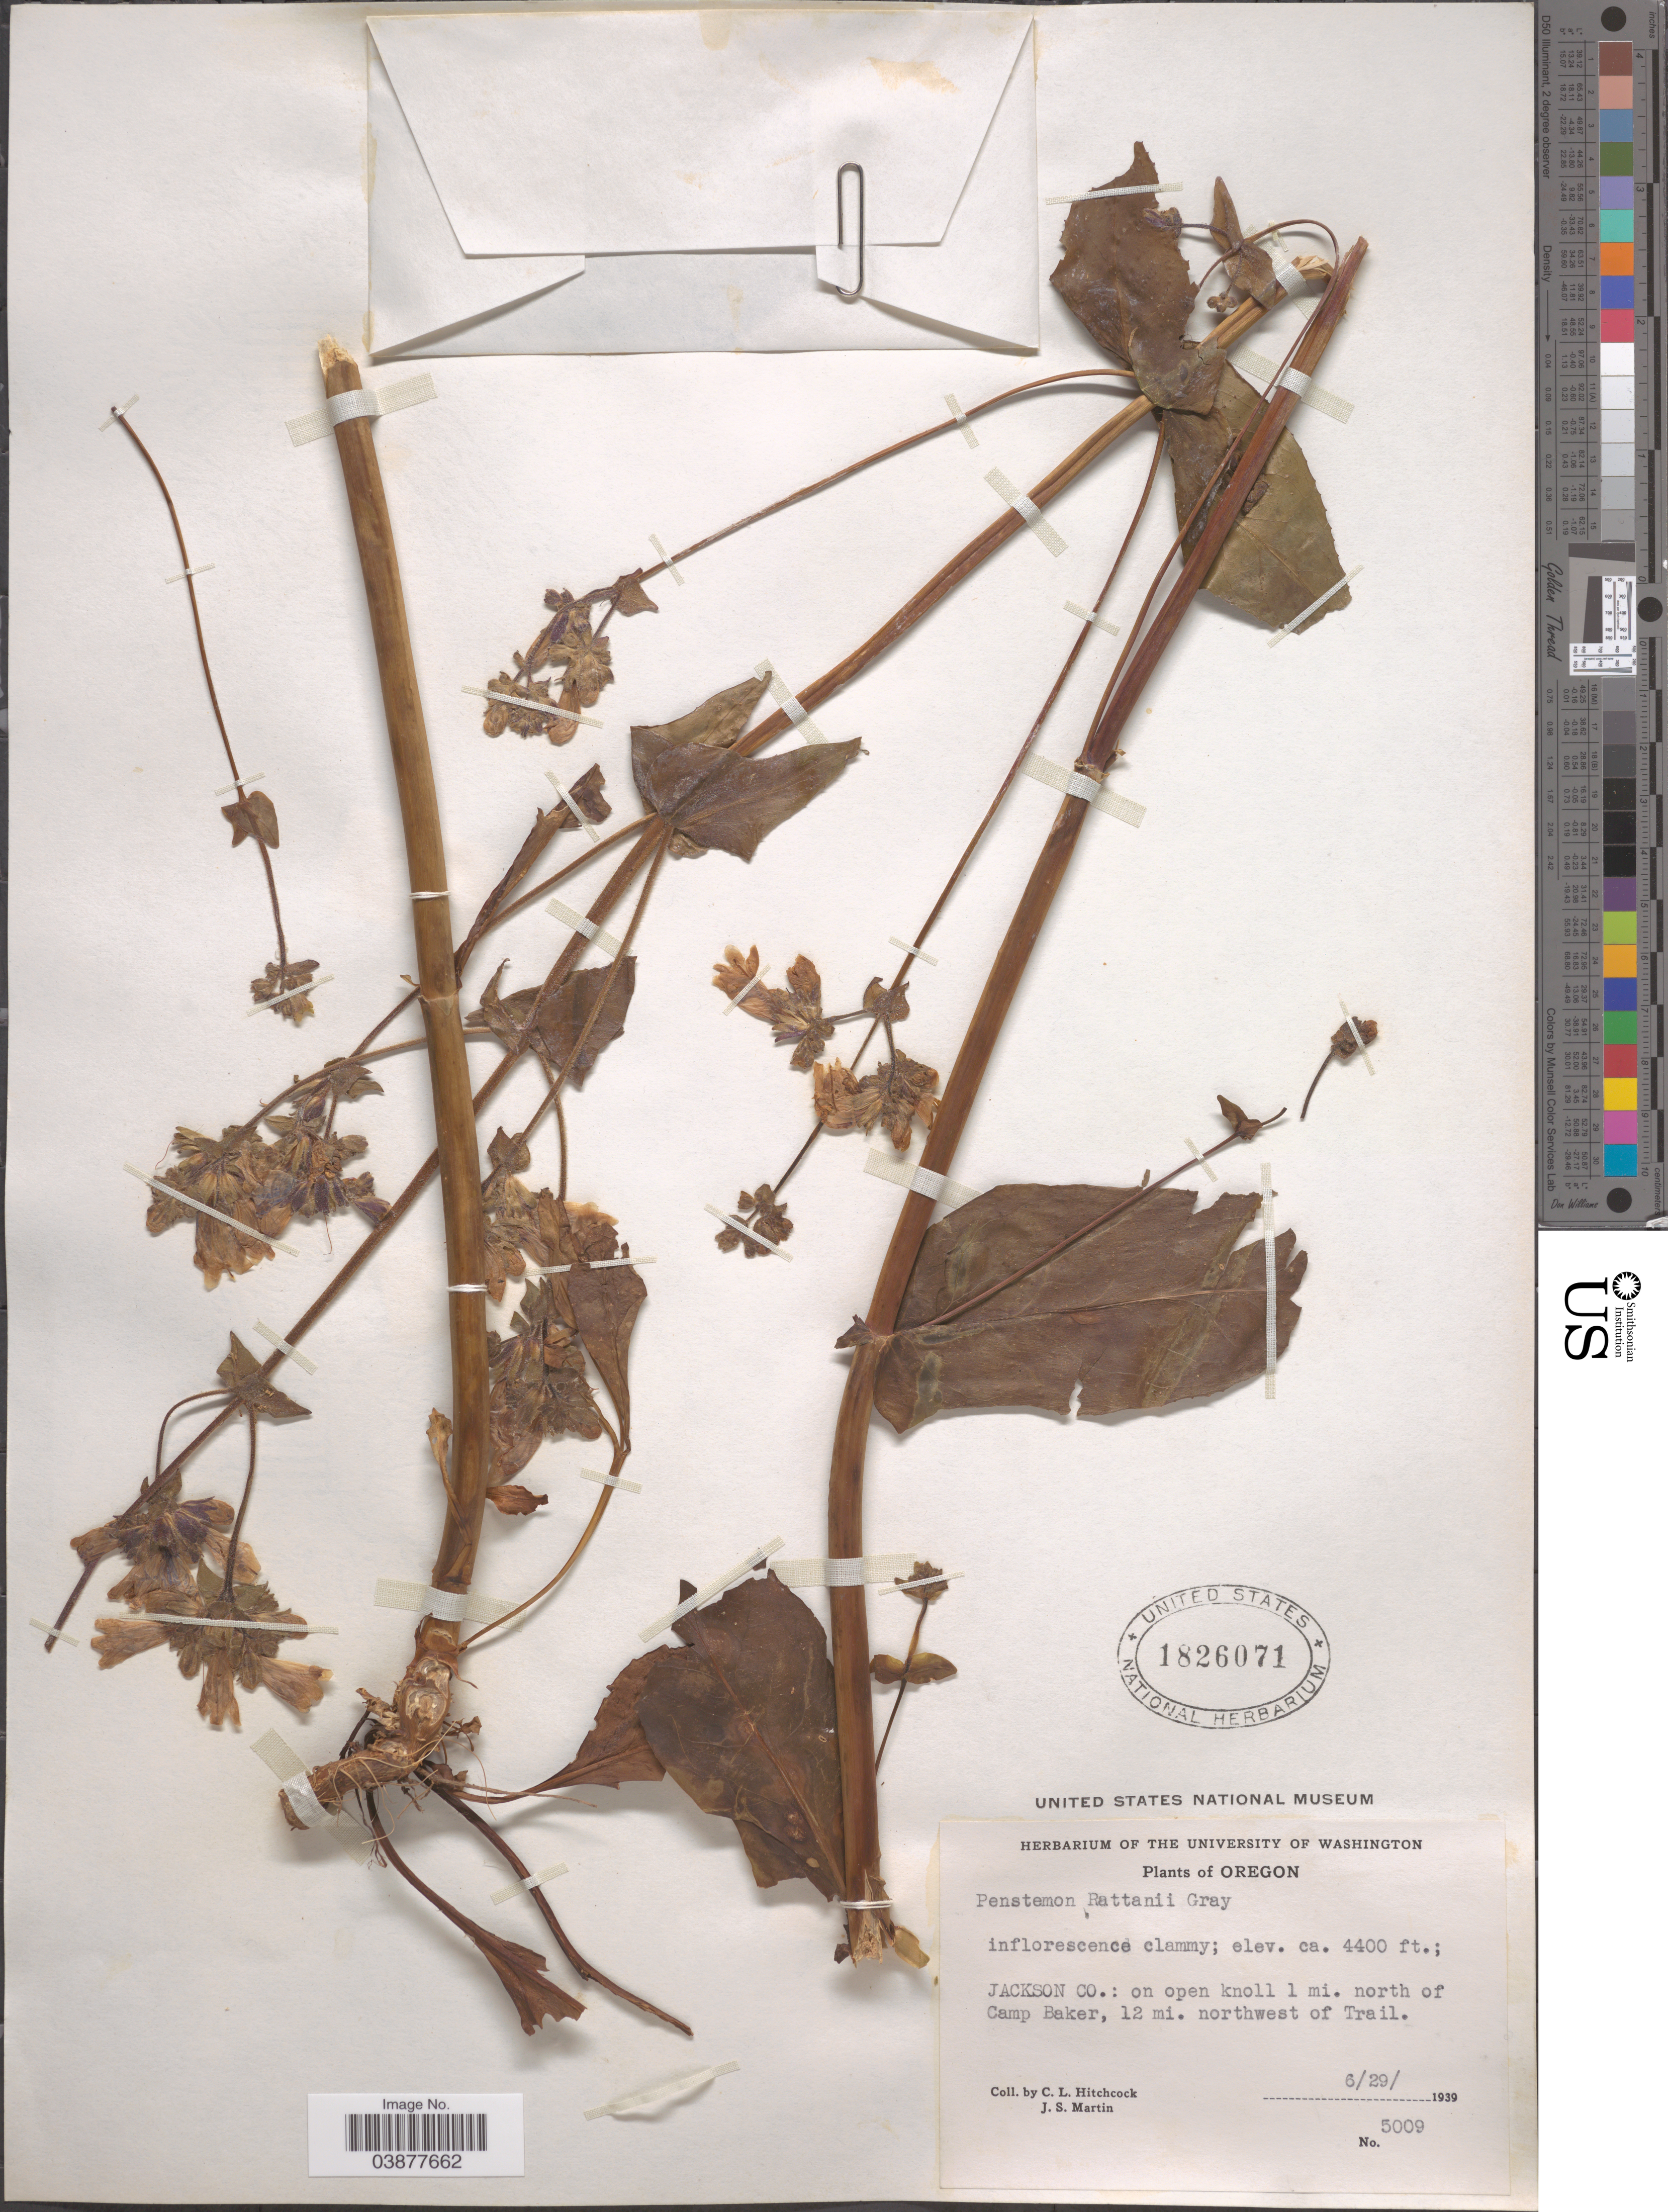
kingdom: Plantae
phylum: Tracheophyta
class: Magnoliopsida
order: Lamiales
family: Plantaginaceae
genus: Penstemon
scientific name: Penstemon rattani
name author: A. Gray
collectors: C. L. Hitchcock & J. S. Martin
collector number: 5009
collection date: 1939-06-29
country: United States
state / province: Oregon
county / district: Baker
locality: Jackson Co.: on open knoll 1 mi. north of Camp Baker, 12 mi. northwest of Trail.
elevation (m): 1341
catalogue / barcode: US 1826071